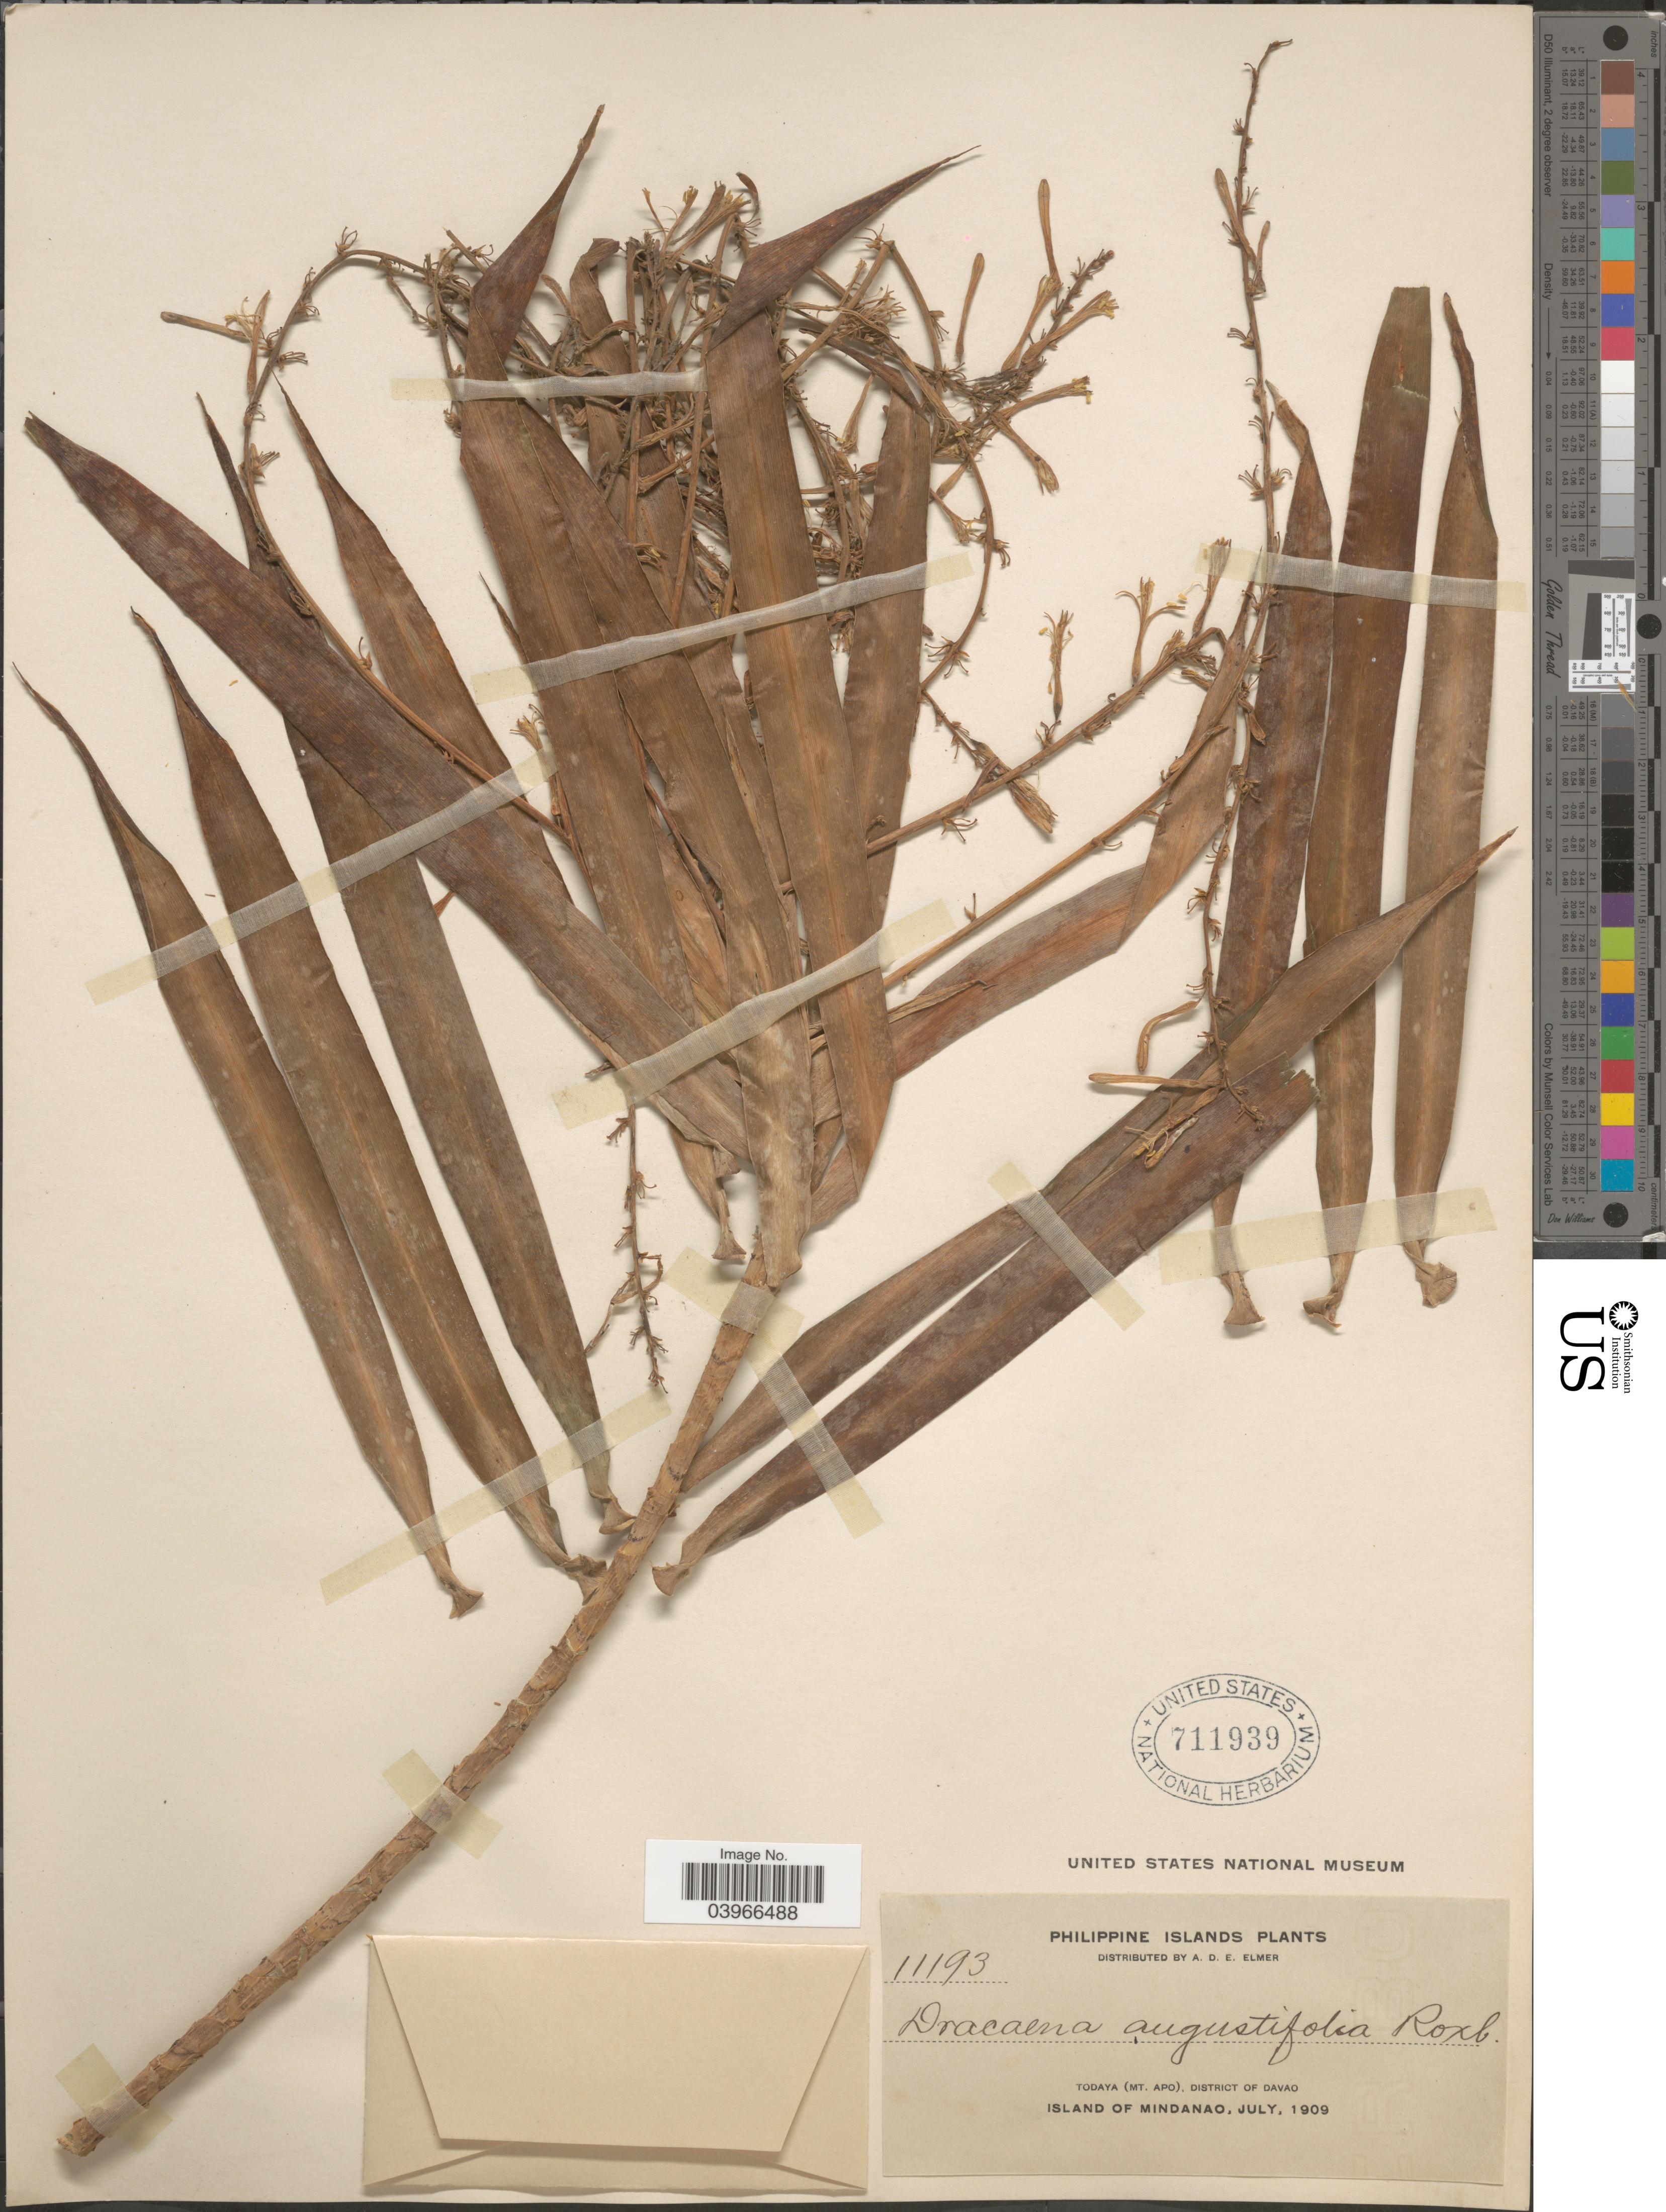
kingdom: Plantae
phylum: Tracheophyta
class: Liliopsida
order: Asparagales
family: Asparagaceae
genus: Dracaena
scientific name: Dracaena angustifolia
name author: (Medik.) Roxb.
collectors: A. D. E. Elmer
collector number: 11193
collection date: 1909-07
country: Philippines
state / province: Davao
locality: Todaya (Mt. Apo), District of Davao. Island of Mindanao.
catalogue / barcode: US 711939